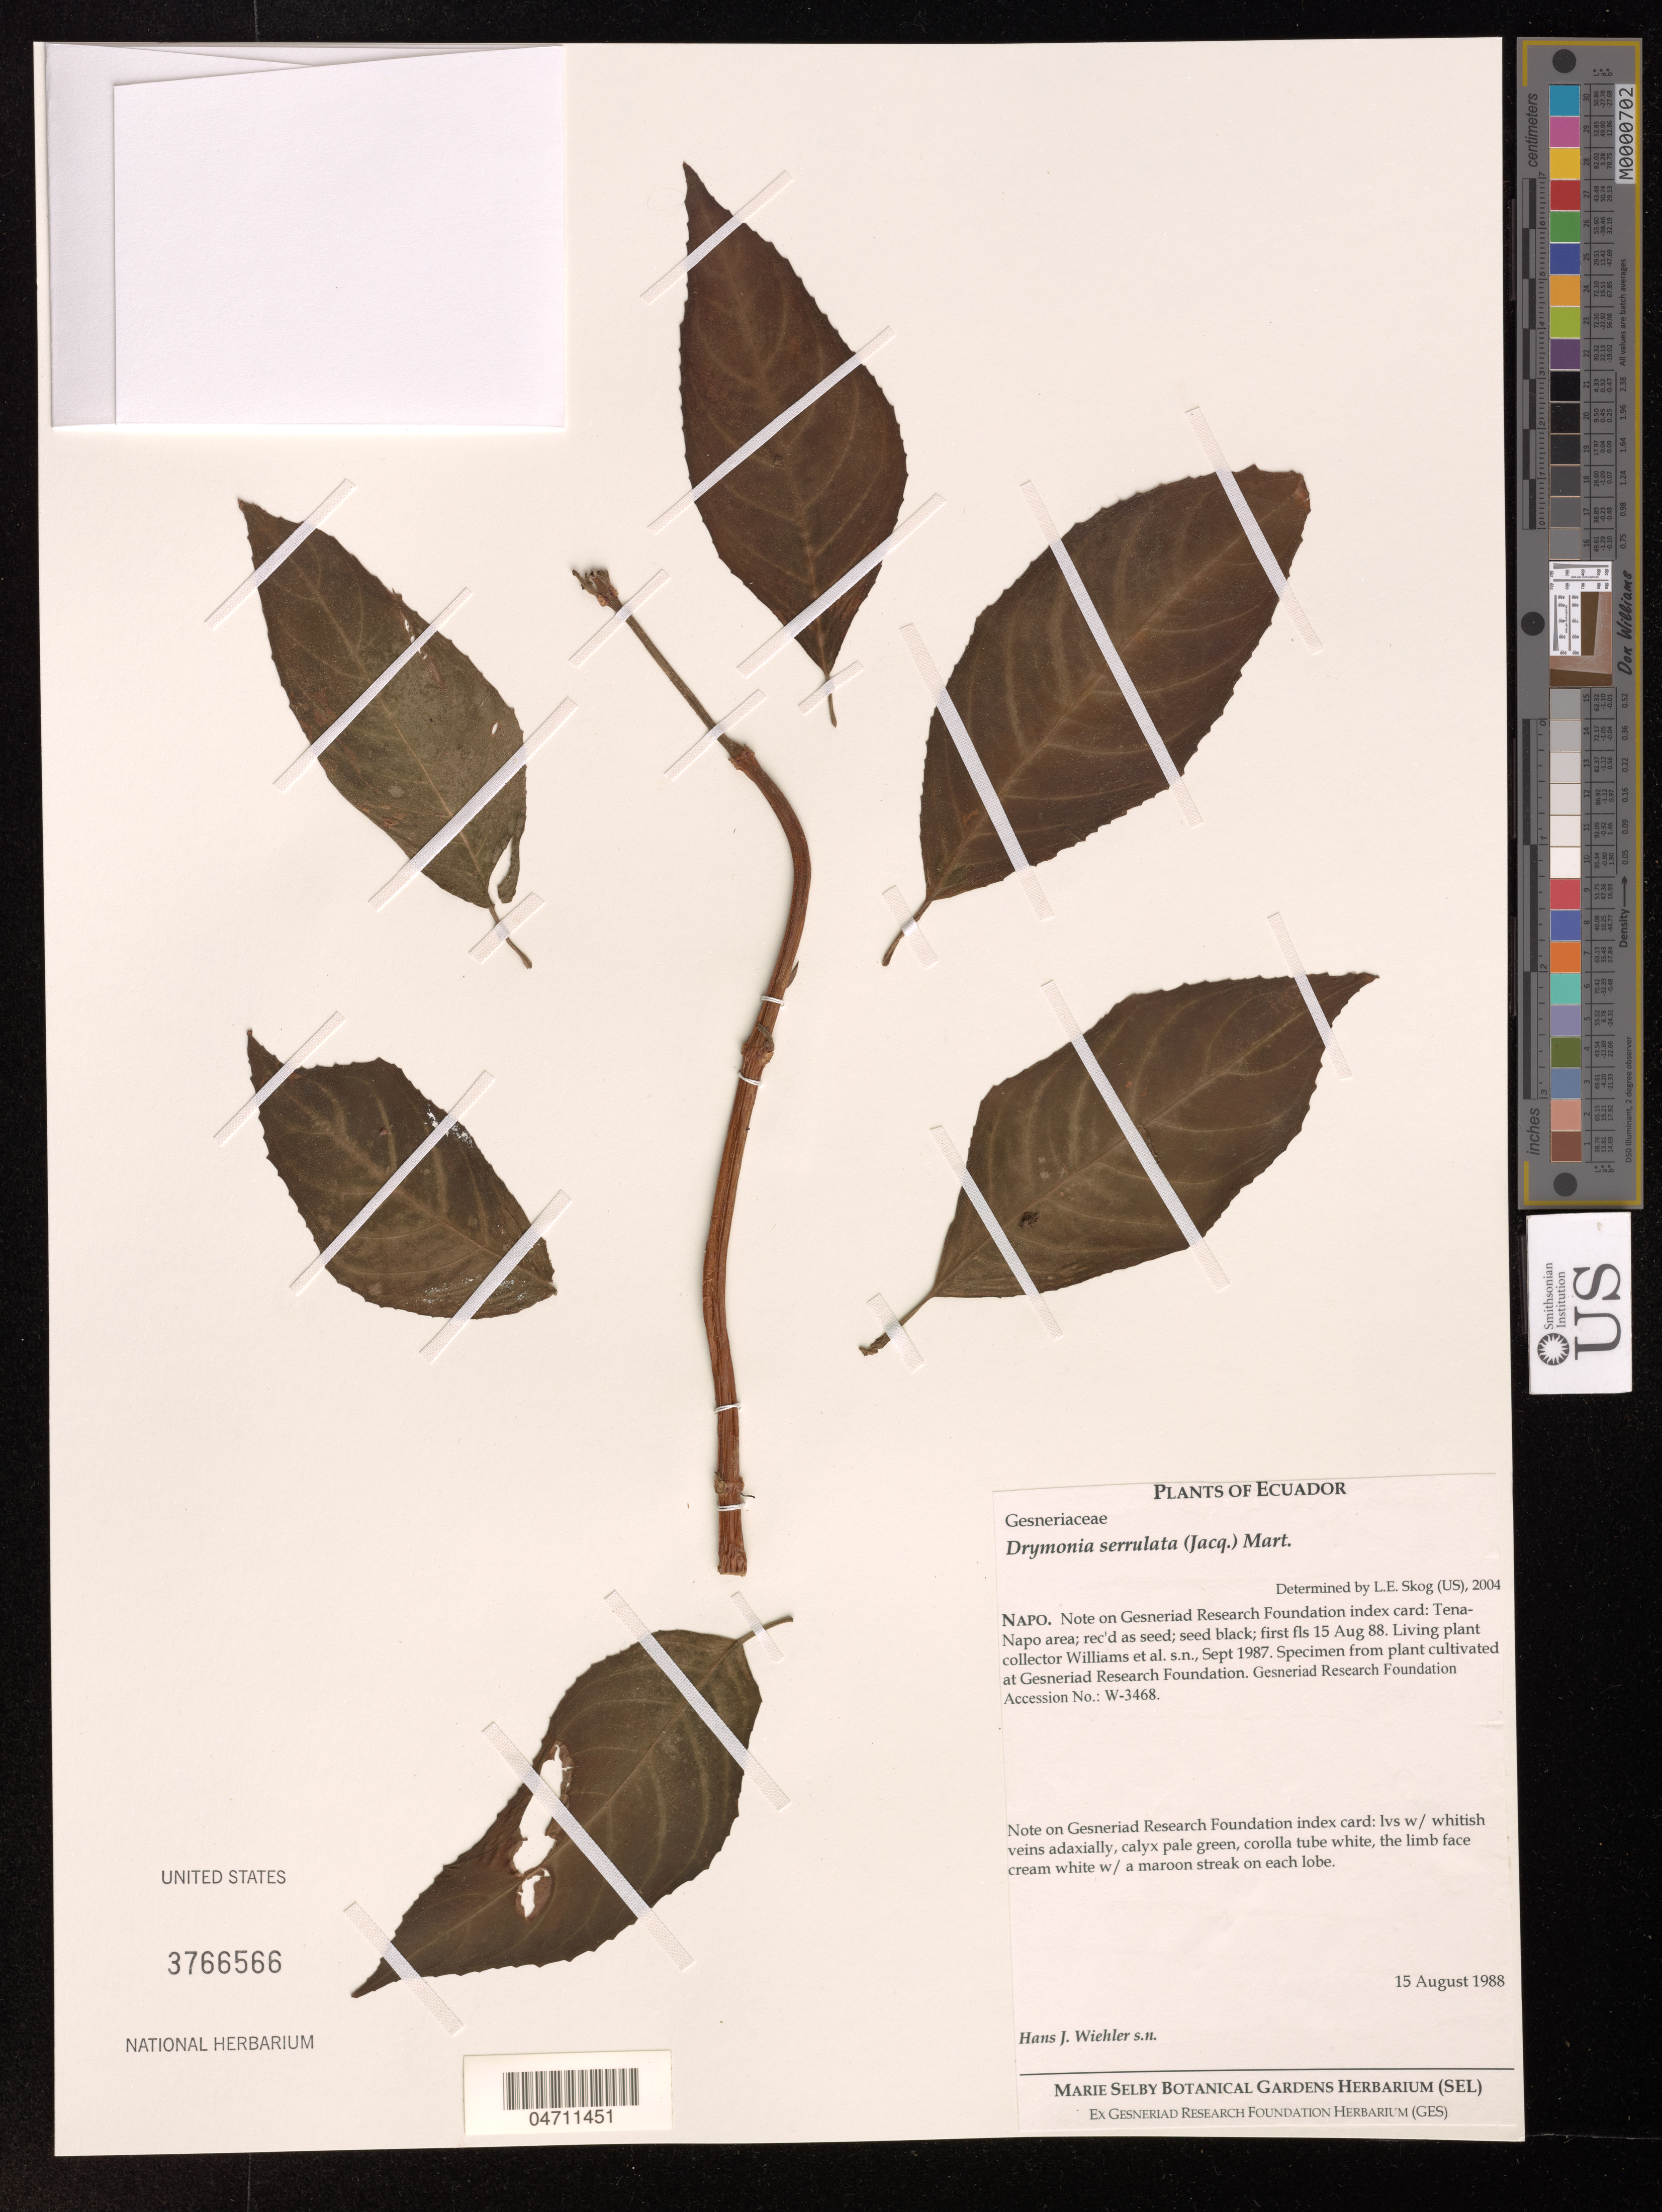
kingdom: Plantae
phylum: Tracheophyta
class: Magnoliopsida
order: Lamiales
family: Gesneriaceae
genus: Drymonia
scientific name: Drymonia serrulata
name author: (Jacq.) Mart.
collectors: H. Wiehler, Williams & et al.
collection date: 1987-09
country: United States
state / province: Florida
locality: Gesneriad Research Foundation.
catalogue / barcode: US 3766566